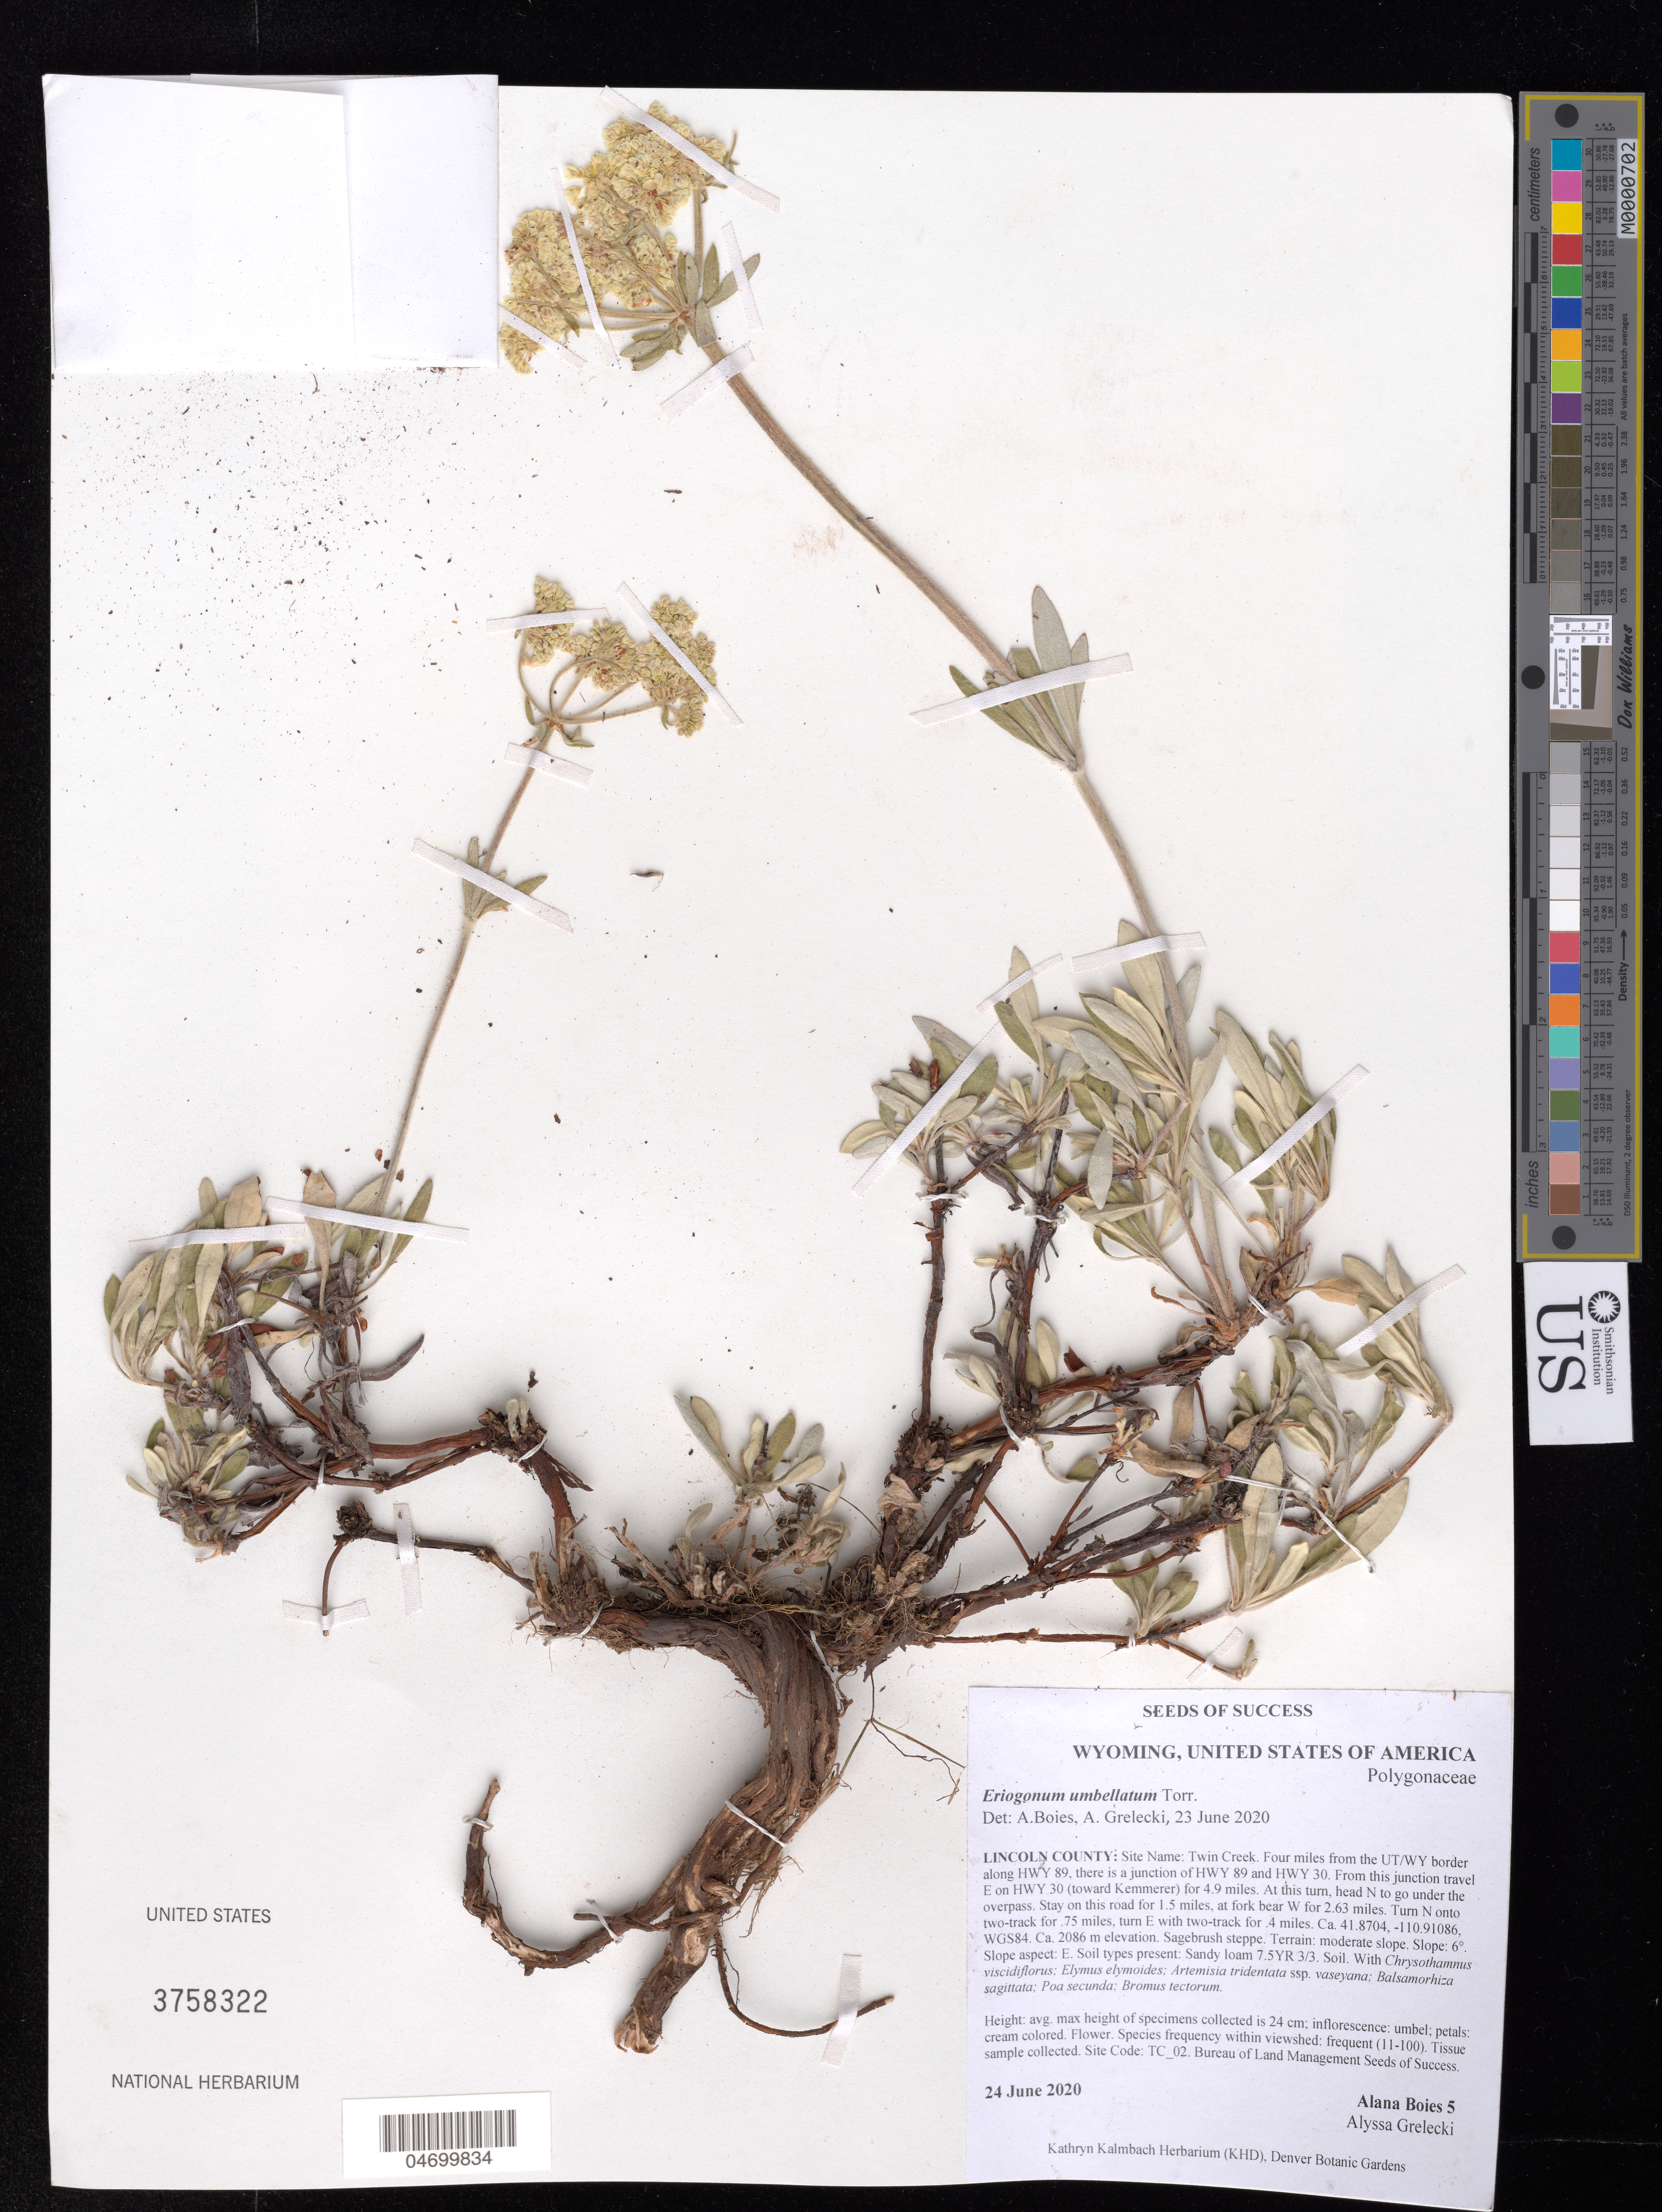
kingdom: Plantae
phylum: Tracheophyta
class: Magnoliopsida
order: Caryophyllales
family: Polygonaceae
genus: Eriogonum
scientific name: Eriogonum umbellatum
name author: Torr.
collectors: A. Boies & A. Grelecki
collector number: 5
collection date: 2020-06-24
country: United States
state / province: Wyoming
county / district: Lincoln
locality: Twin Creek.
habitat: Sagebrush steppe. Sandy loam soil. With Poa secunda, Bromus tectorum, etc.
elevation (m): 2086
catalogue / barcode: US 3758322